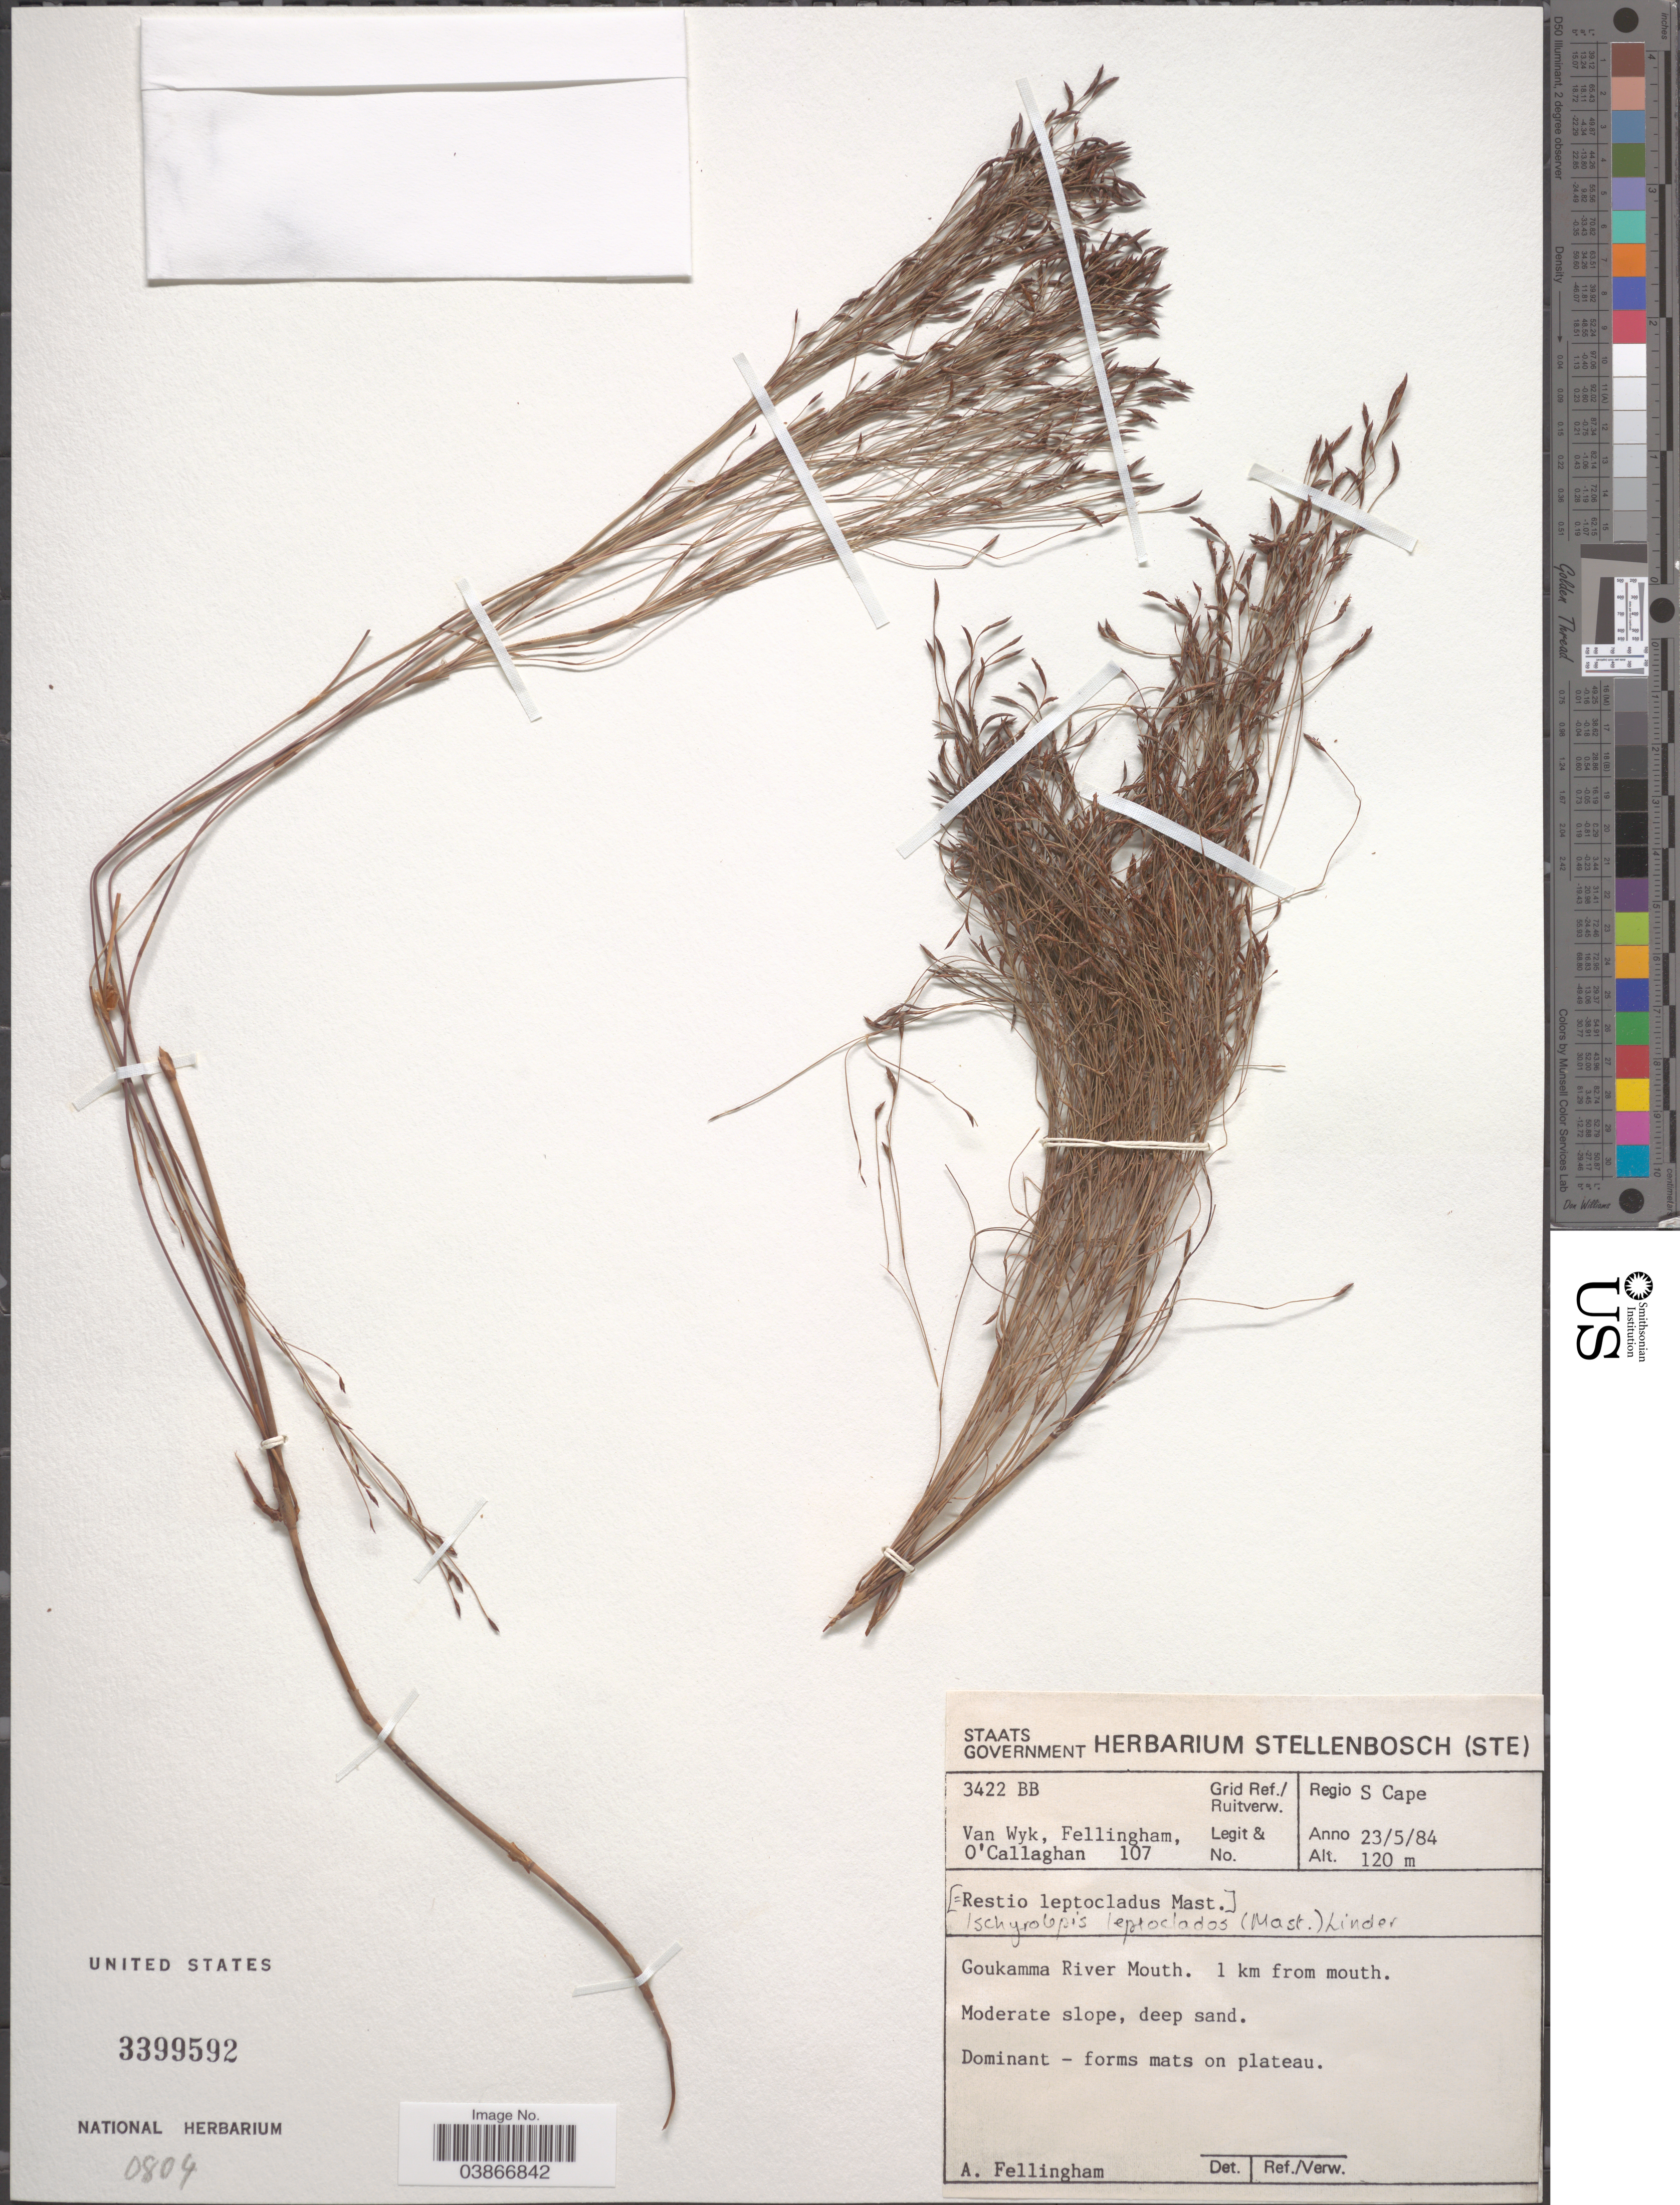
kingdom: Plantae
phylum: Tracheophyta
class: Liliopsida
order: Poales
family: Restionaceae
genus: Restio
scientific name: Restio leptoclados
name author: Mast.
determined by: Strong, Mark T., (BOT), Smithsonian Institution - National Museum of Natural History (UNITED STATES)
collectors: -. Van Wyk, Fellingham & O'Callaghan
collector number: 107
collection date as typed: Transcribed d/m/y: 23/5/84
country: South Africa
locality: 3422 BB Grid Ref./Ruitverw. Regio S Cape. Goukamma River Mouth. 1 km from mouth.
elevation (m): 120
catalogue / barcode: US 3399592